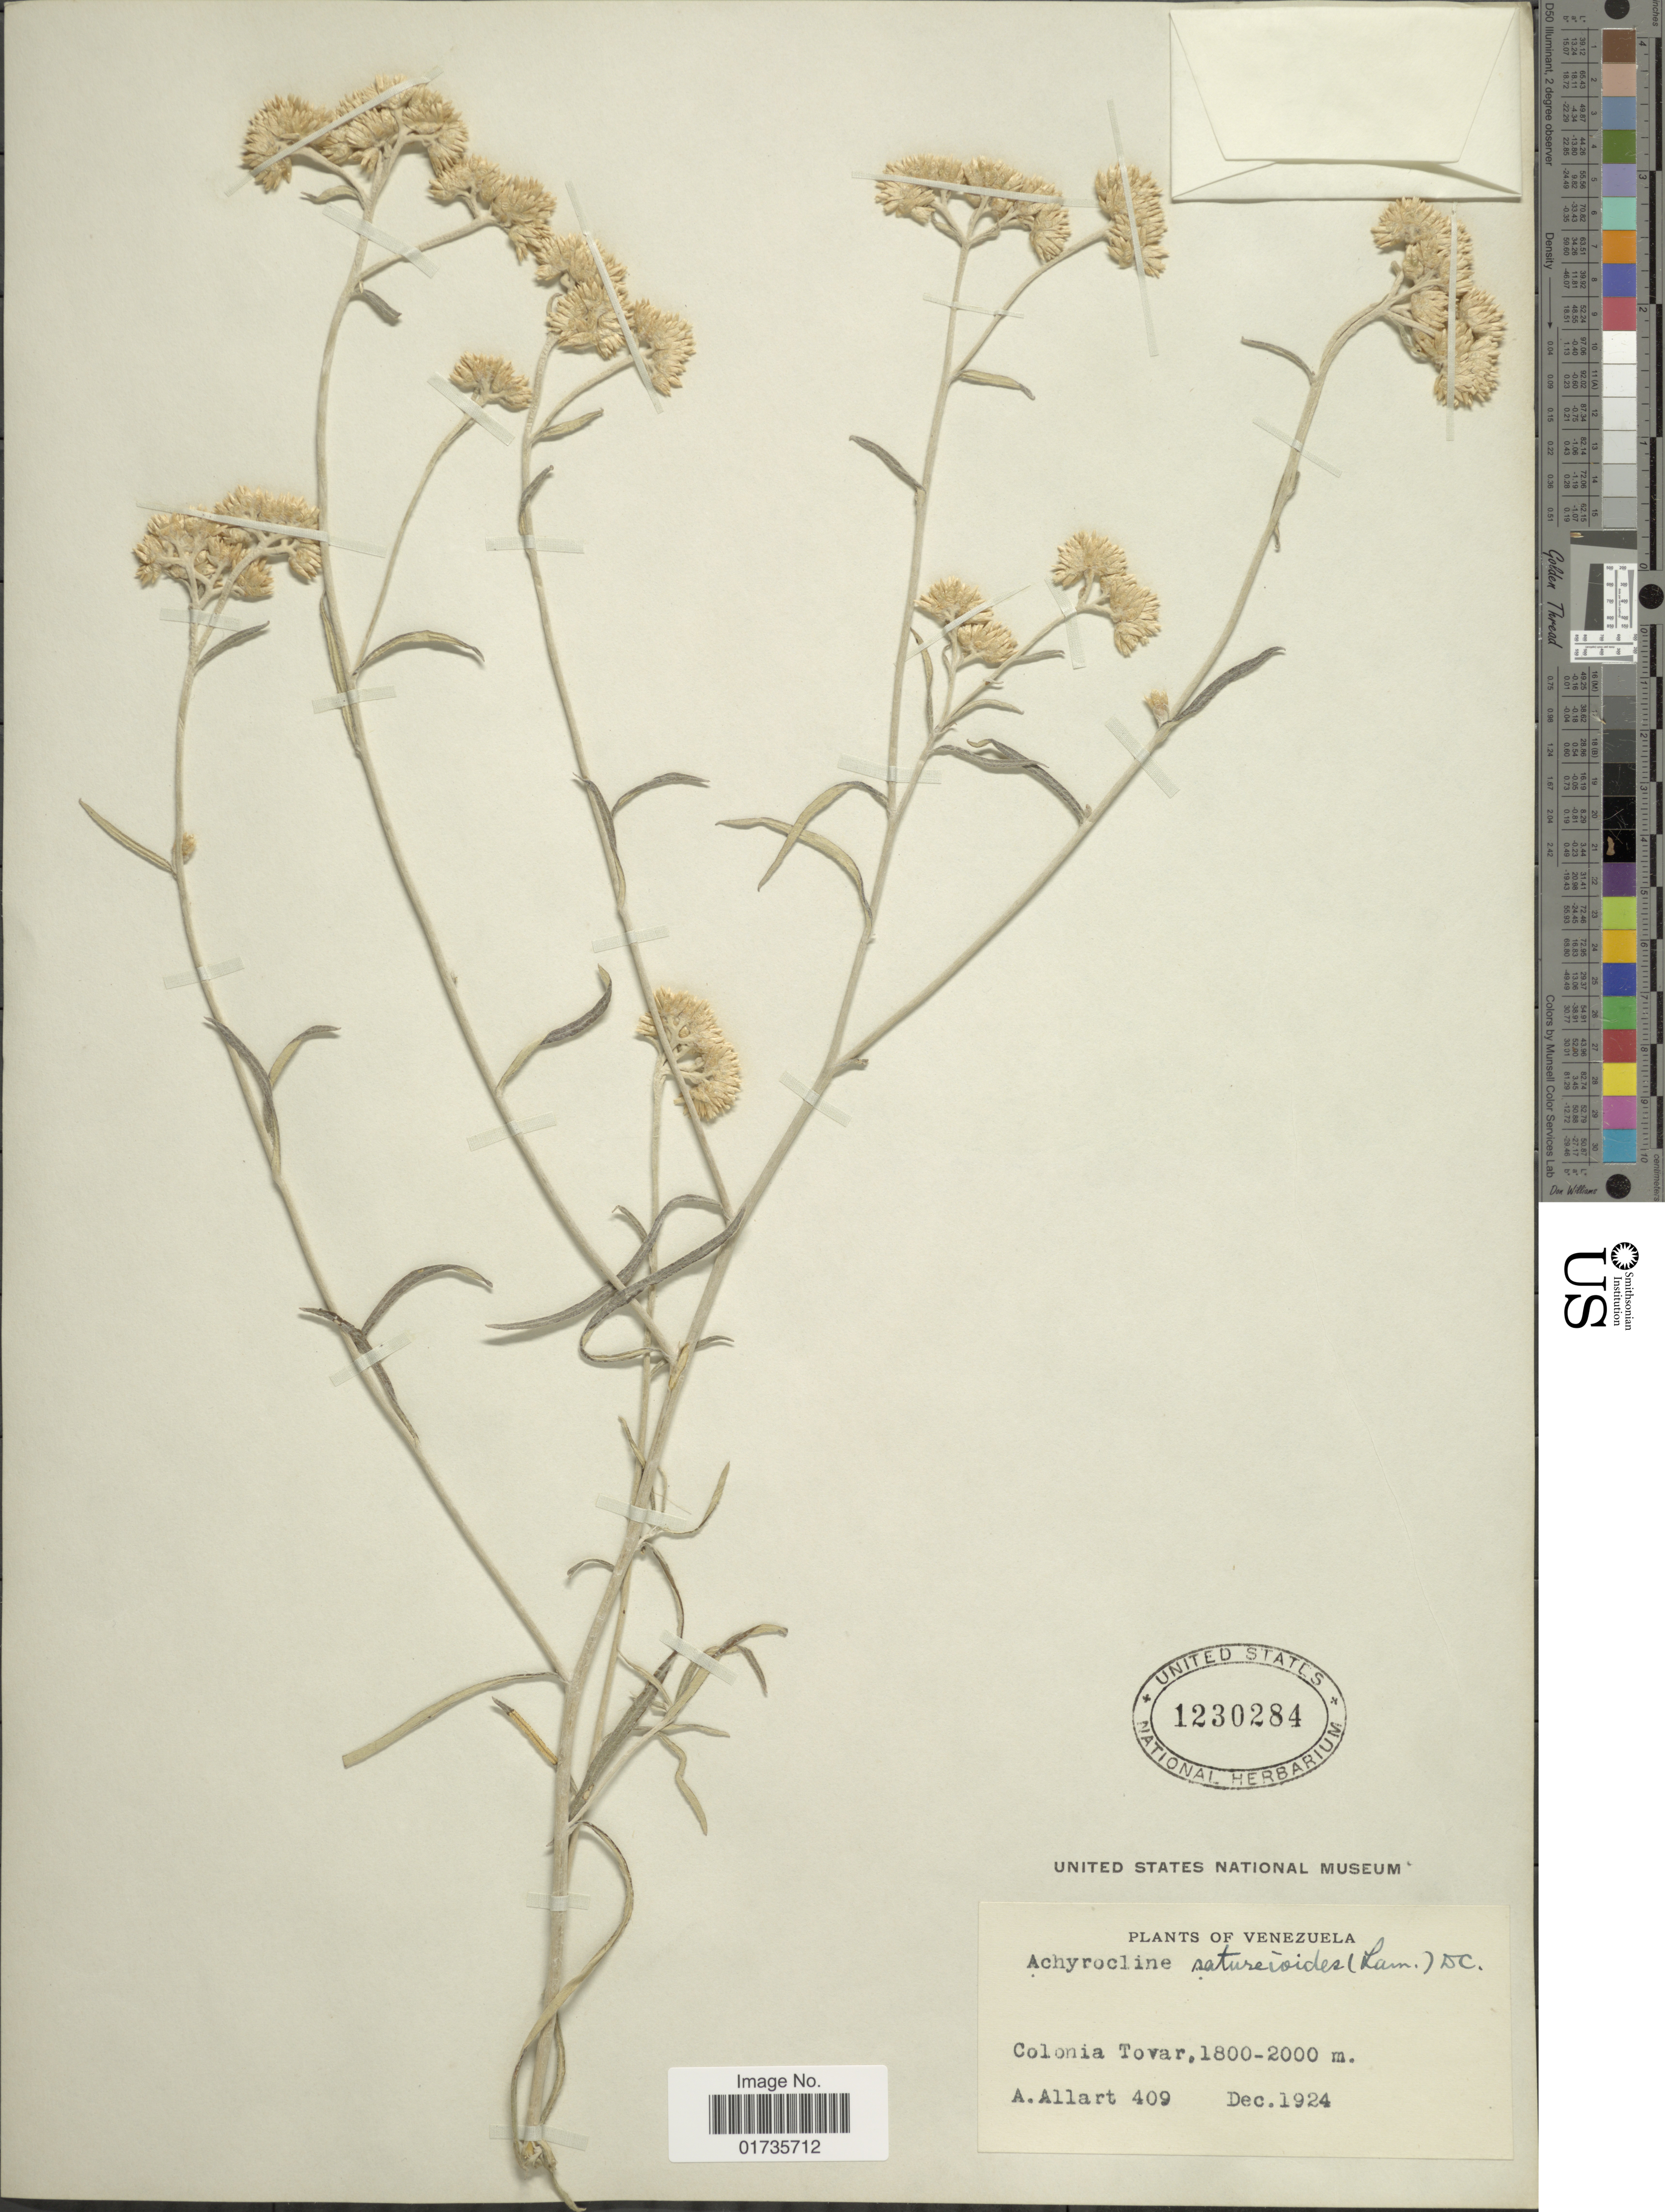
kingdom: Plantae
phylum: Tracheophyta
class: Magnoliopsida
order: Asterales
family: Asteraceae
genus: Achyrocline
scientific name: Achyrocline satureioides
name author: (Lam.) DC.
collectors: A. Allart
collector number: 409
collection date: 1924-12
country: Venezuela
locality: Colonia Tovar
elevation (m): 1800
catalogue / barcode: US 1230284